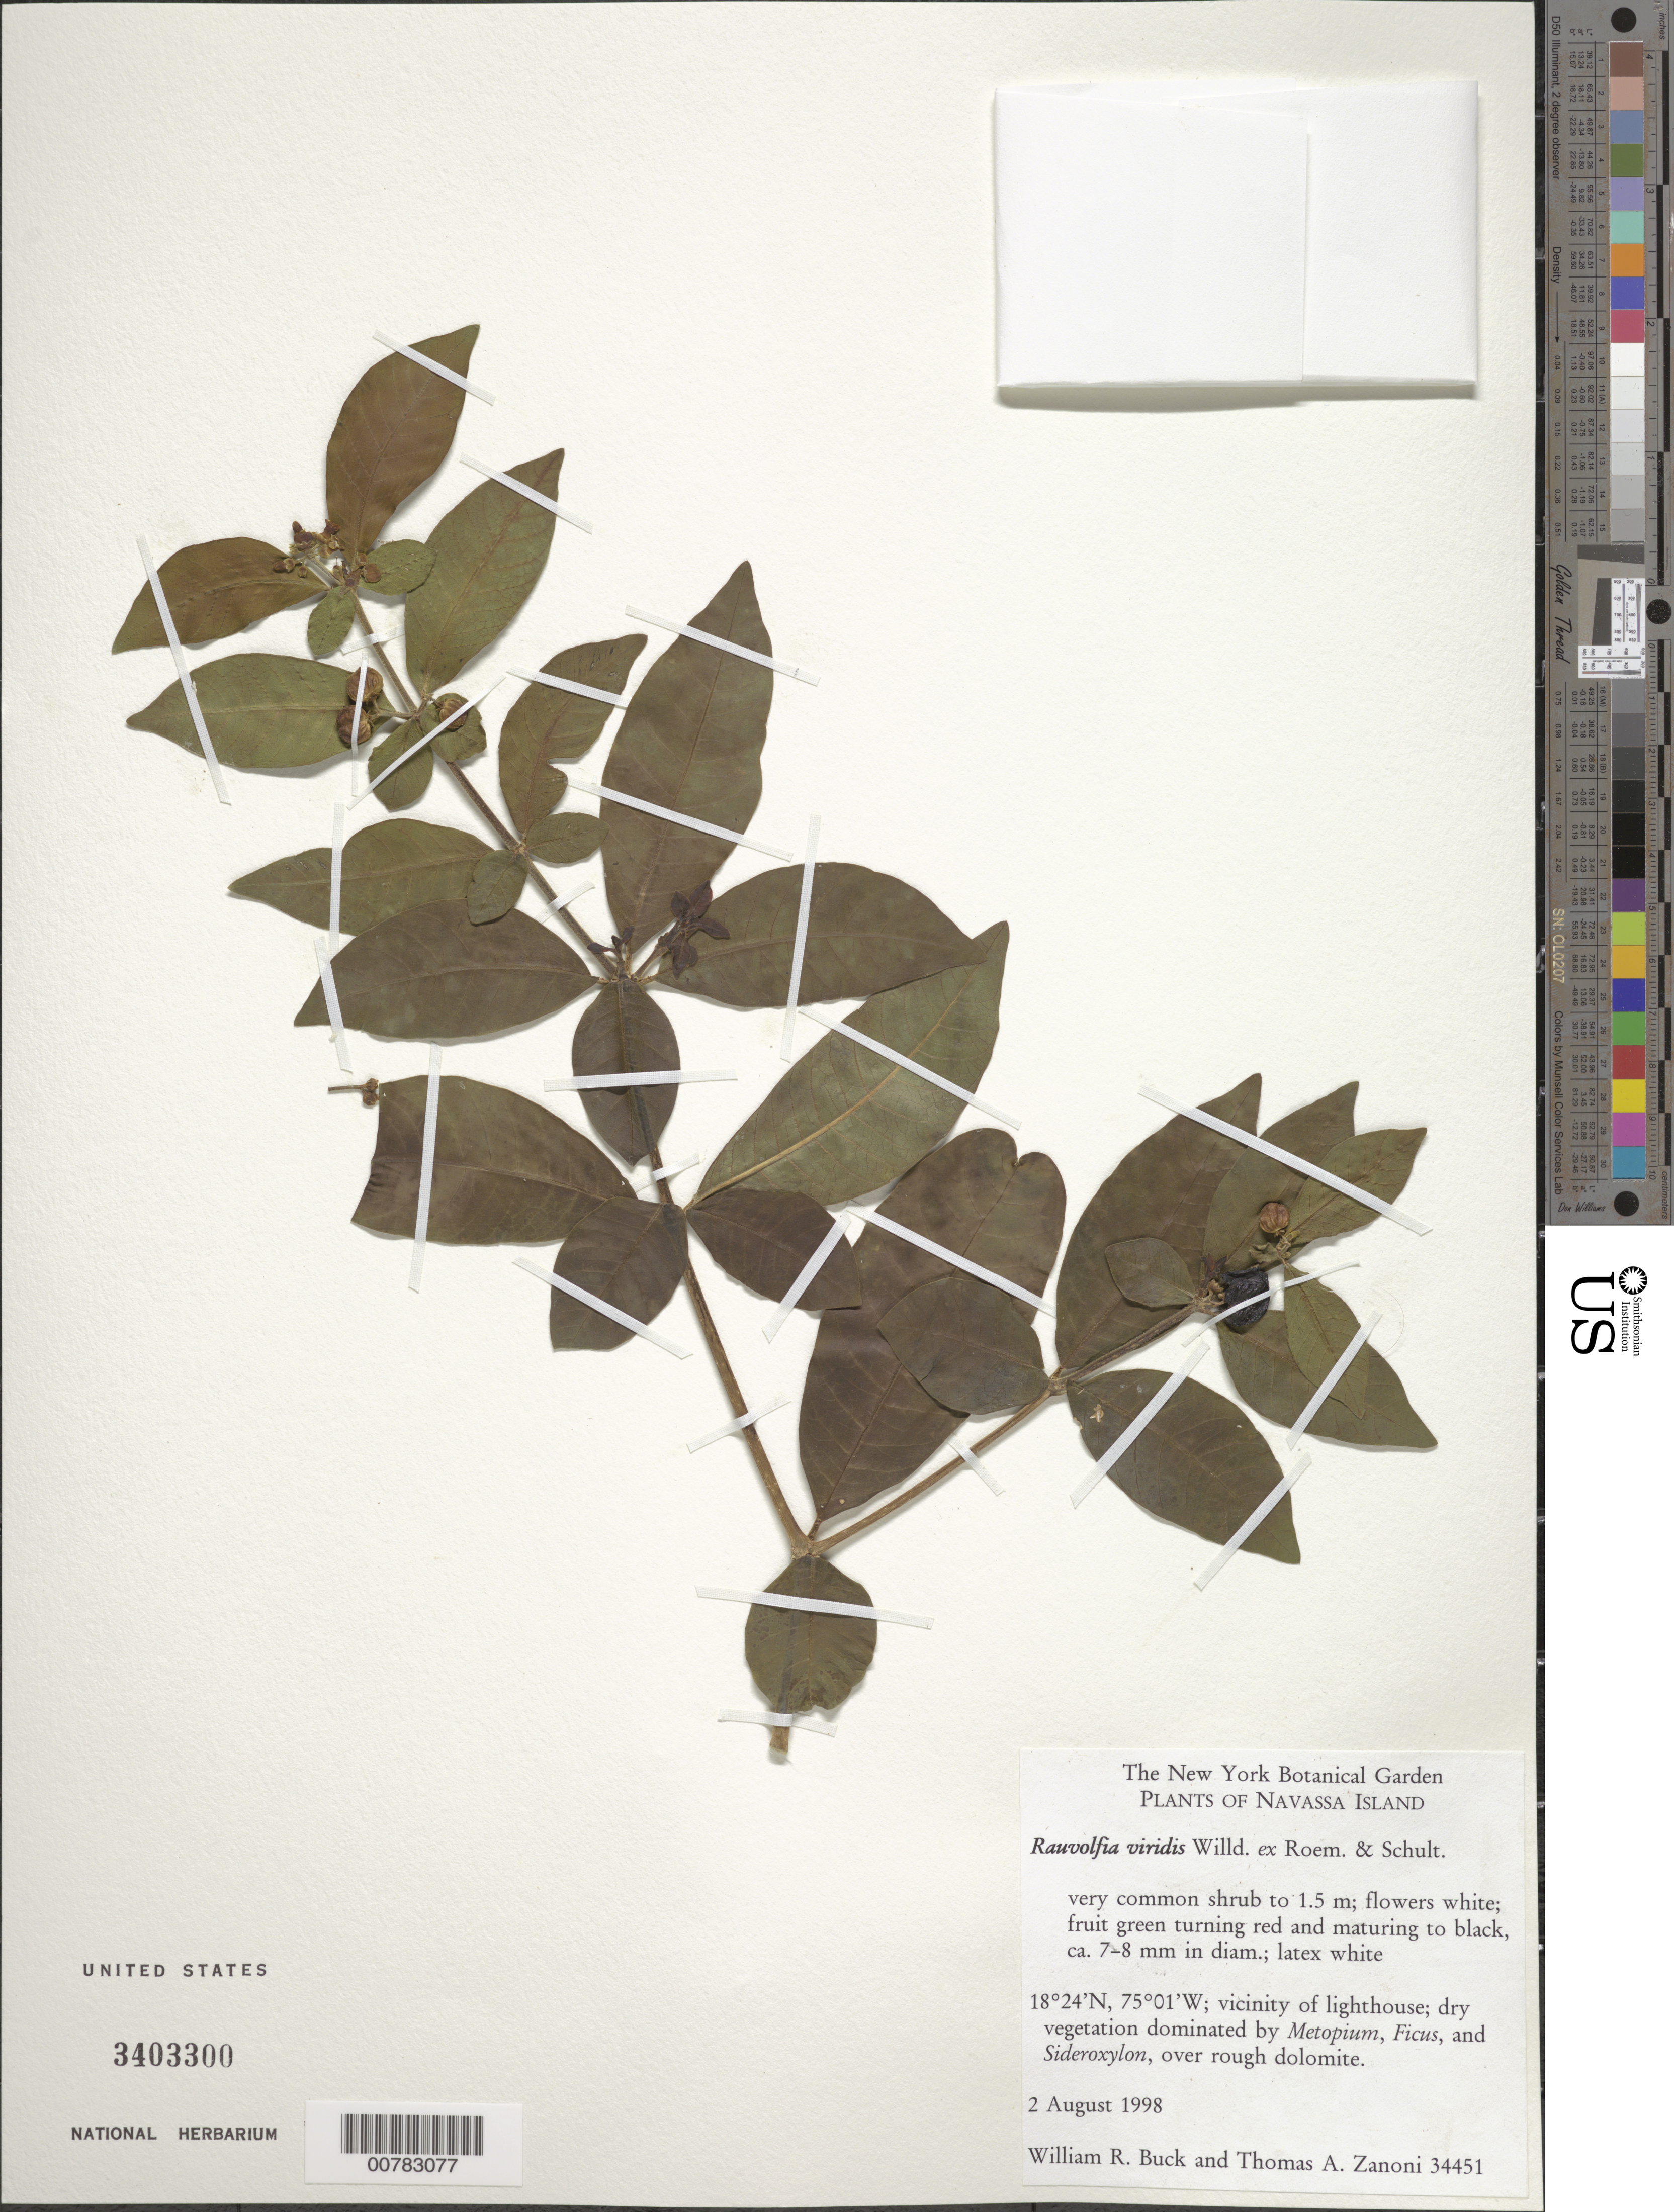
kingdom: Plantae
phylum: Tracheophyta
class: Magnoliopsida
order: Gentianales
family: Apocynaceae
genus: Rauvolfia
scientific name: Rauvolfia viridis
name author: Willd. ex Roem. & Schult.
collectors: W. R. Buck & T. A. Zanoni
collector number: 34451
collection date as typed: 02 Aug 1988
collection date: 1988-08-02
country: Navassa Island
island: Hispaniola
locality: Vicinity of lighthouse.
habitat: Dry vegetation dominated by Metopium, Ficus, and Sideroxylon, over rough dolomite.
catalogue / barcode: US 3403300